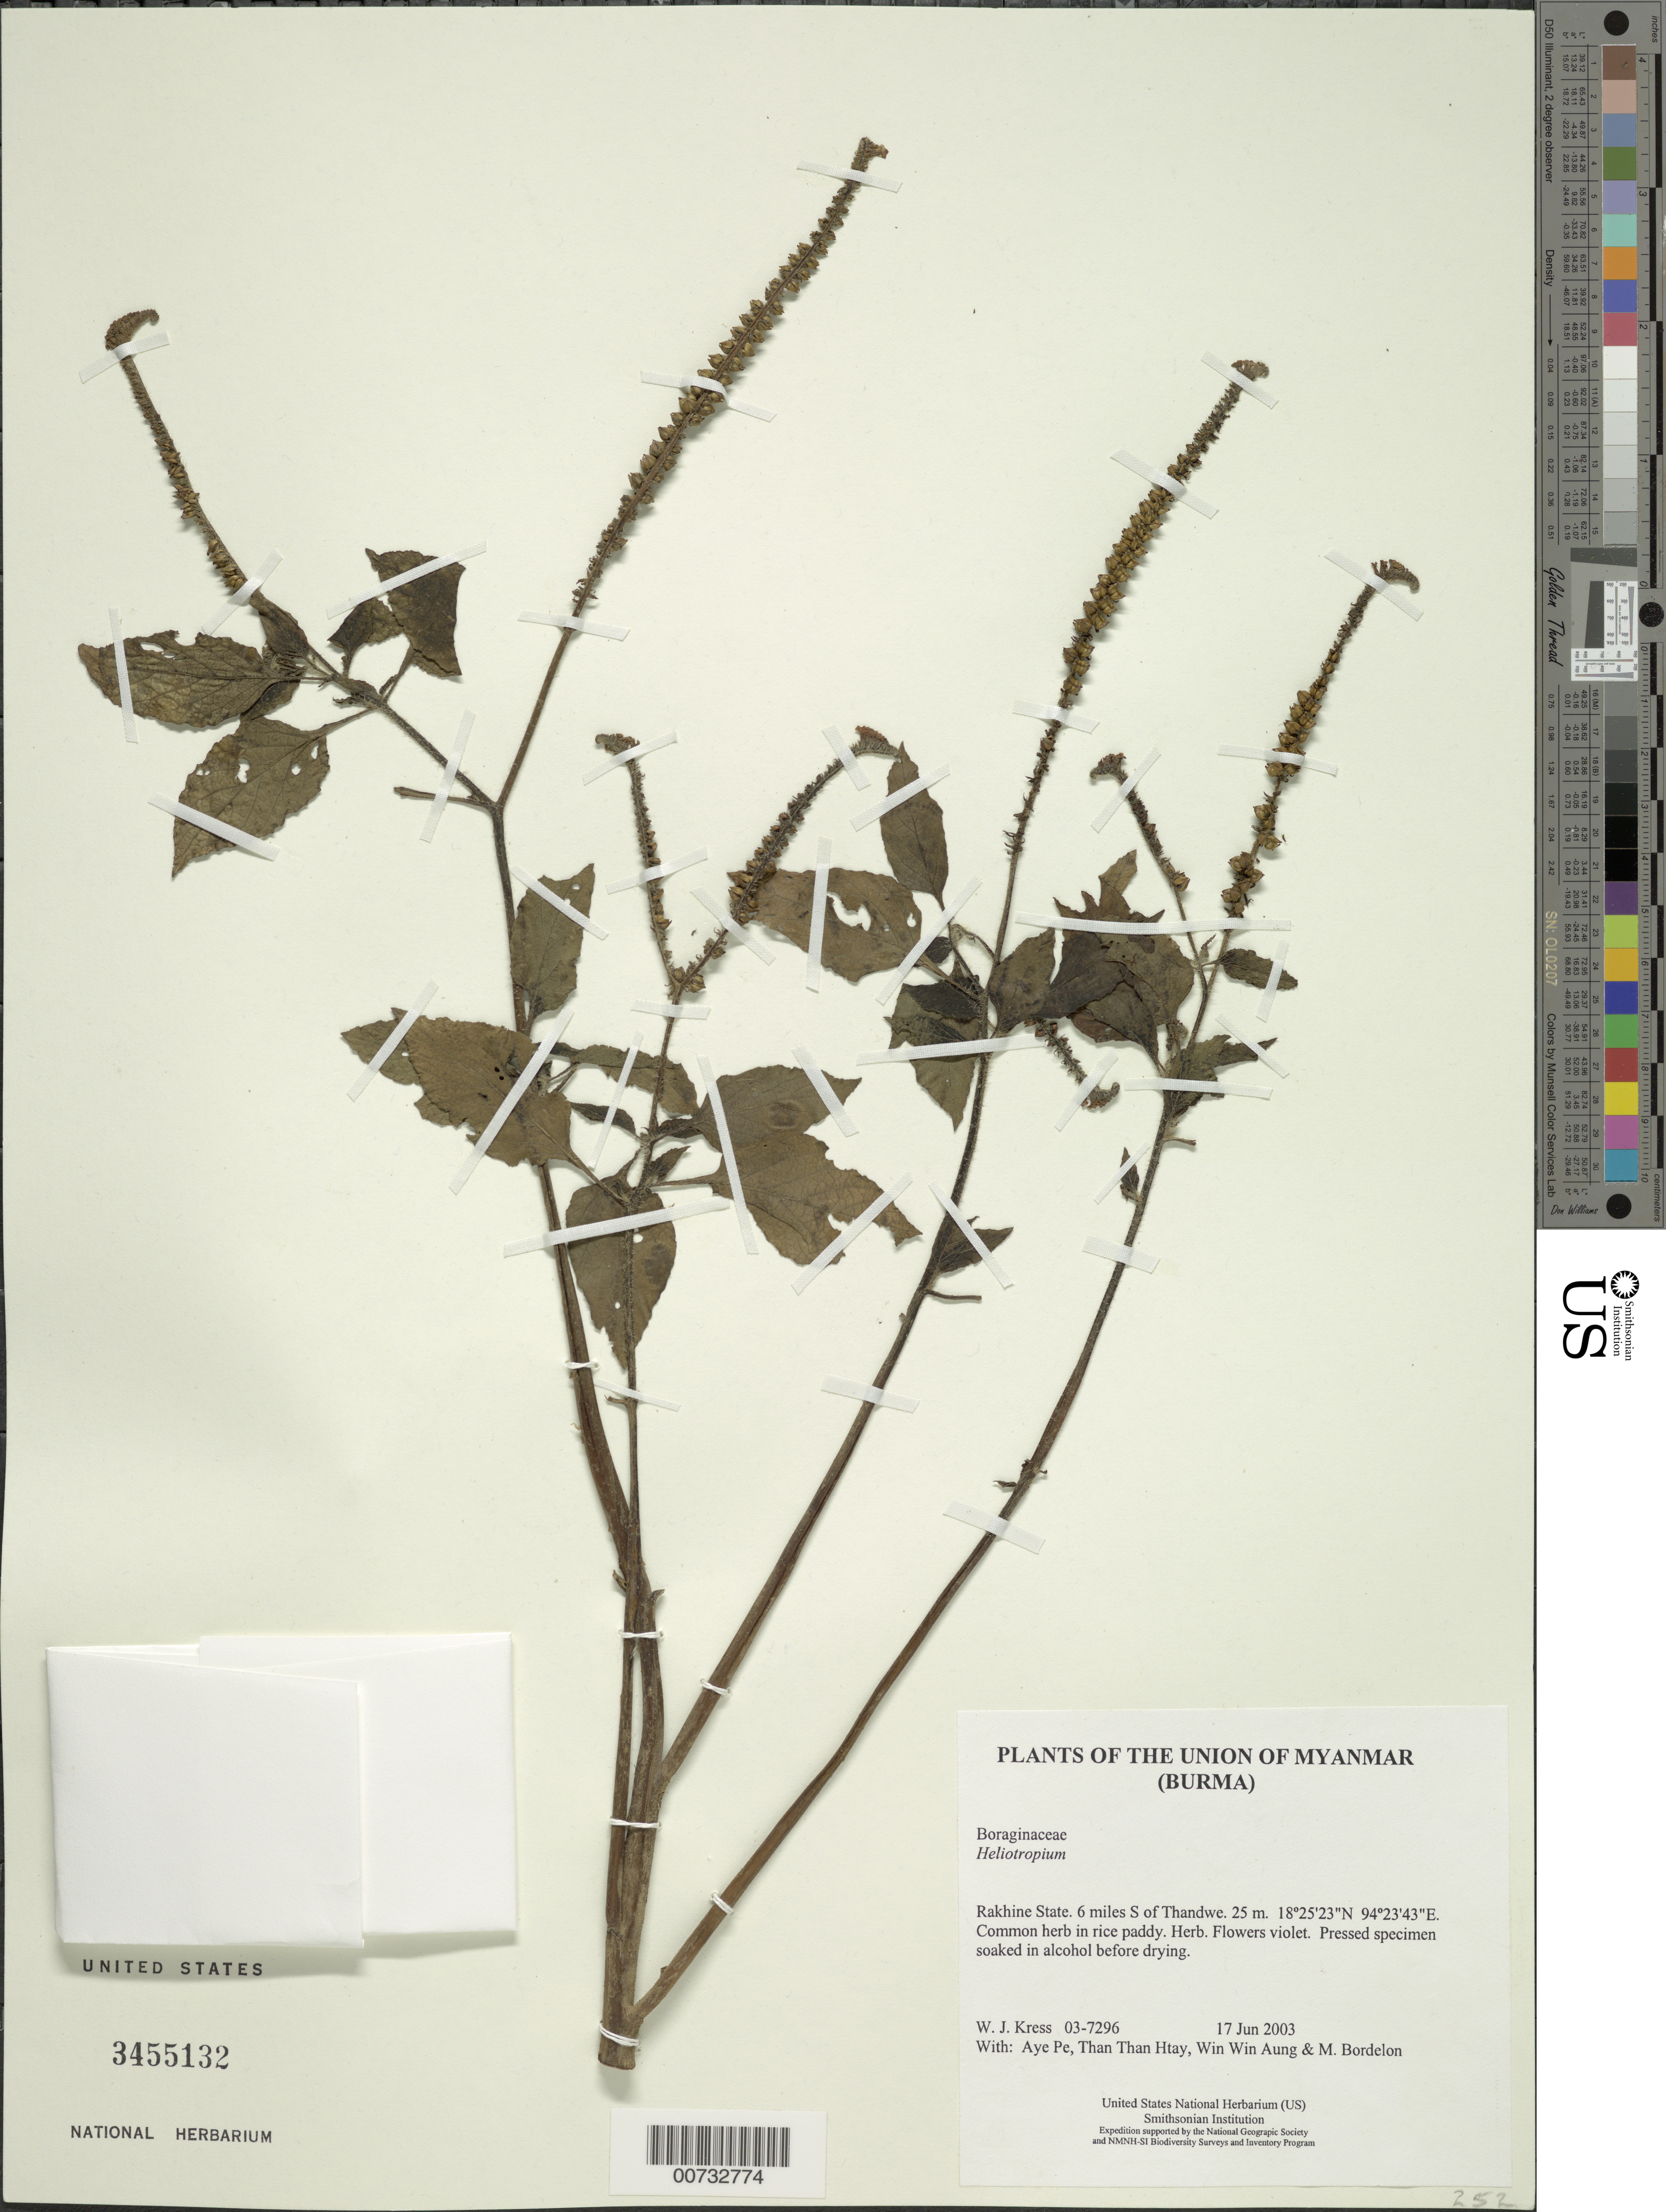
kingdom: Plantae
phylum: Tracheophyta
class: Magnoliopsida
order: Boraginales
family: Heliotropiaceae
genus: Heliotropium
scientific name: Heliotropium sp.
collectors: W. J. Kress, Aye Pe, Than Than Htay, Win Win Aung & M. Bordelon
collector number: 03-7296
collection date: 2003-06-17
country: Myanmar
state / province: Rakhine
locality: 6 miles S of Thandwe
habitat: Common herb in rice paddy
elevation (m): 25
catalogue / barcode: US 3455132